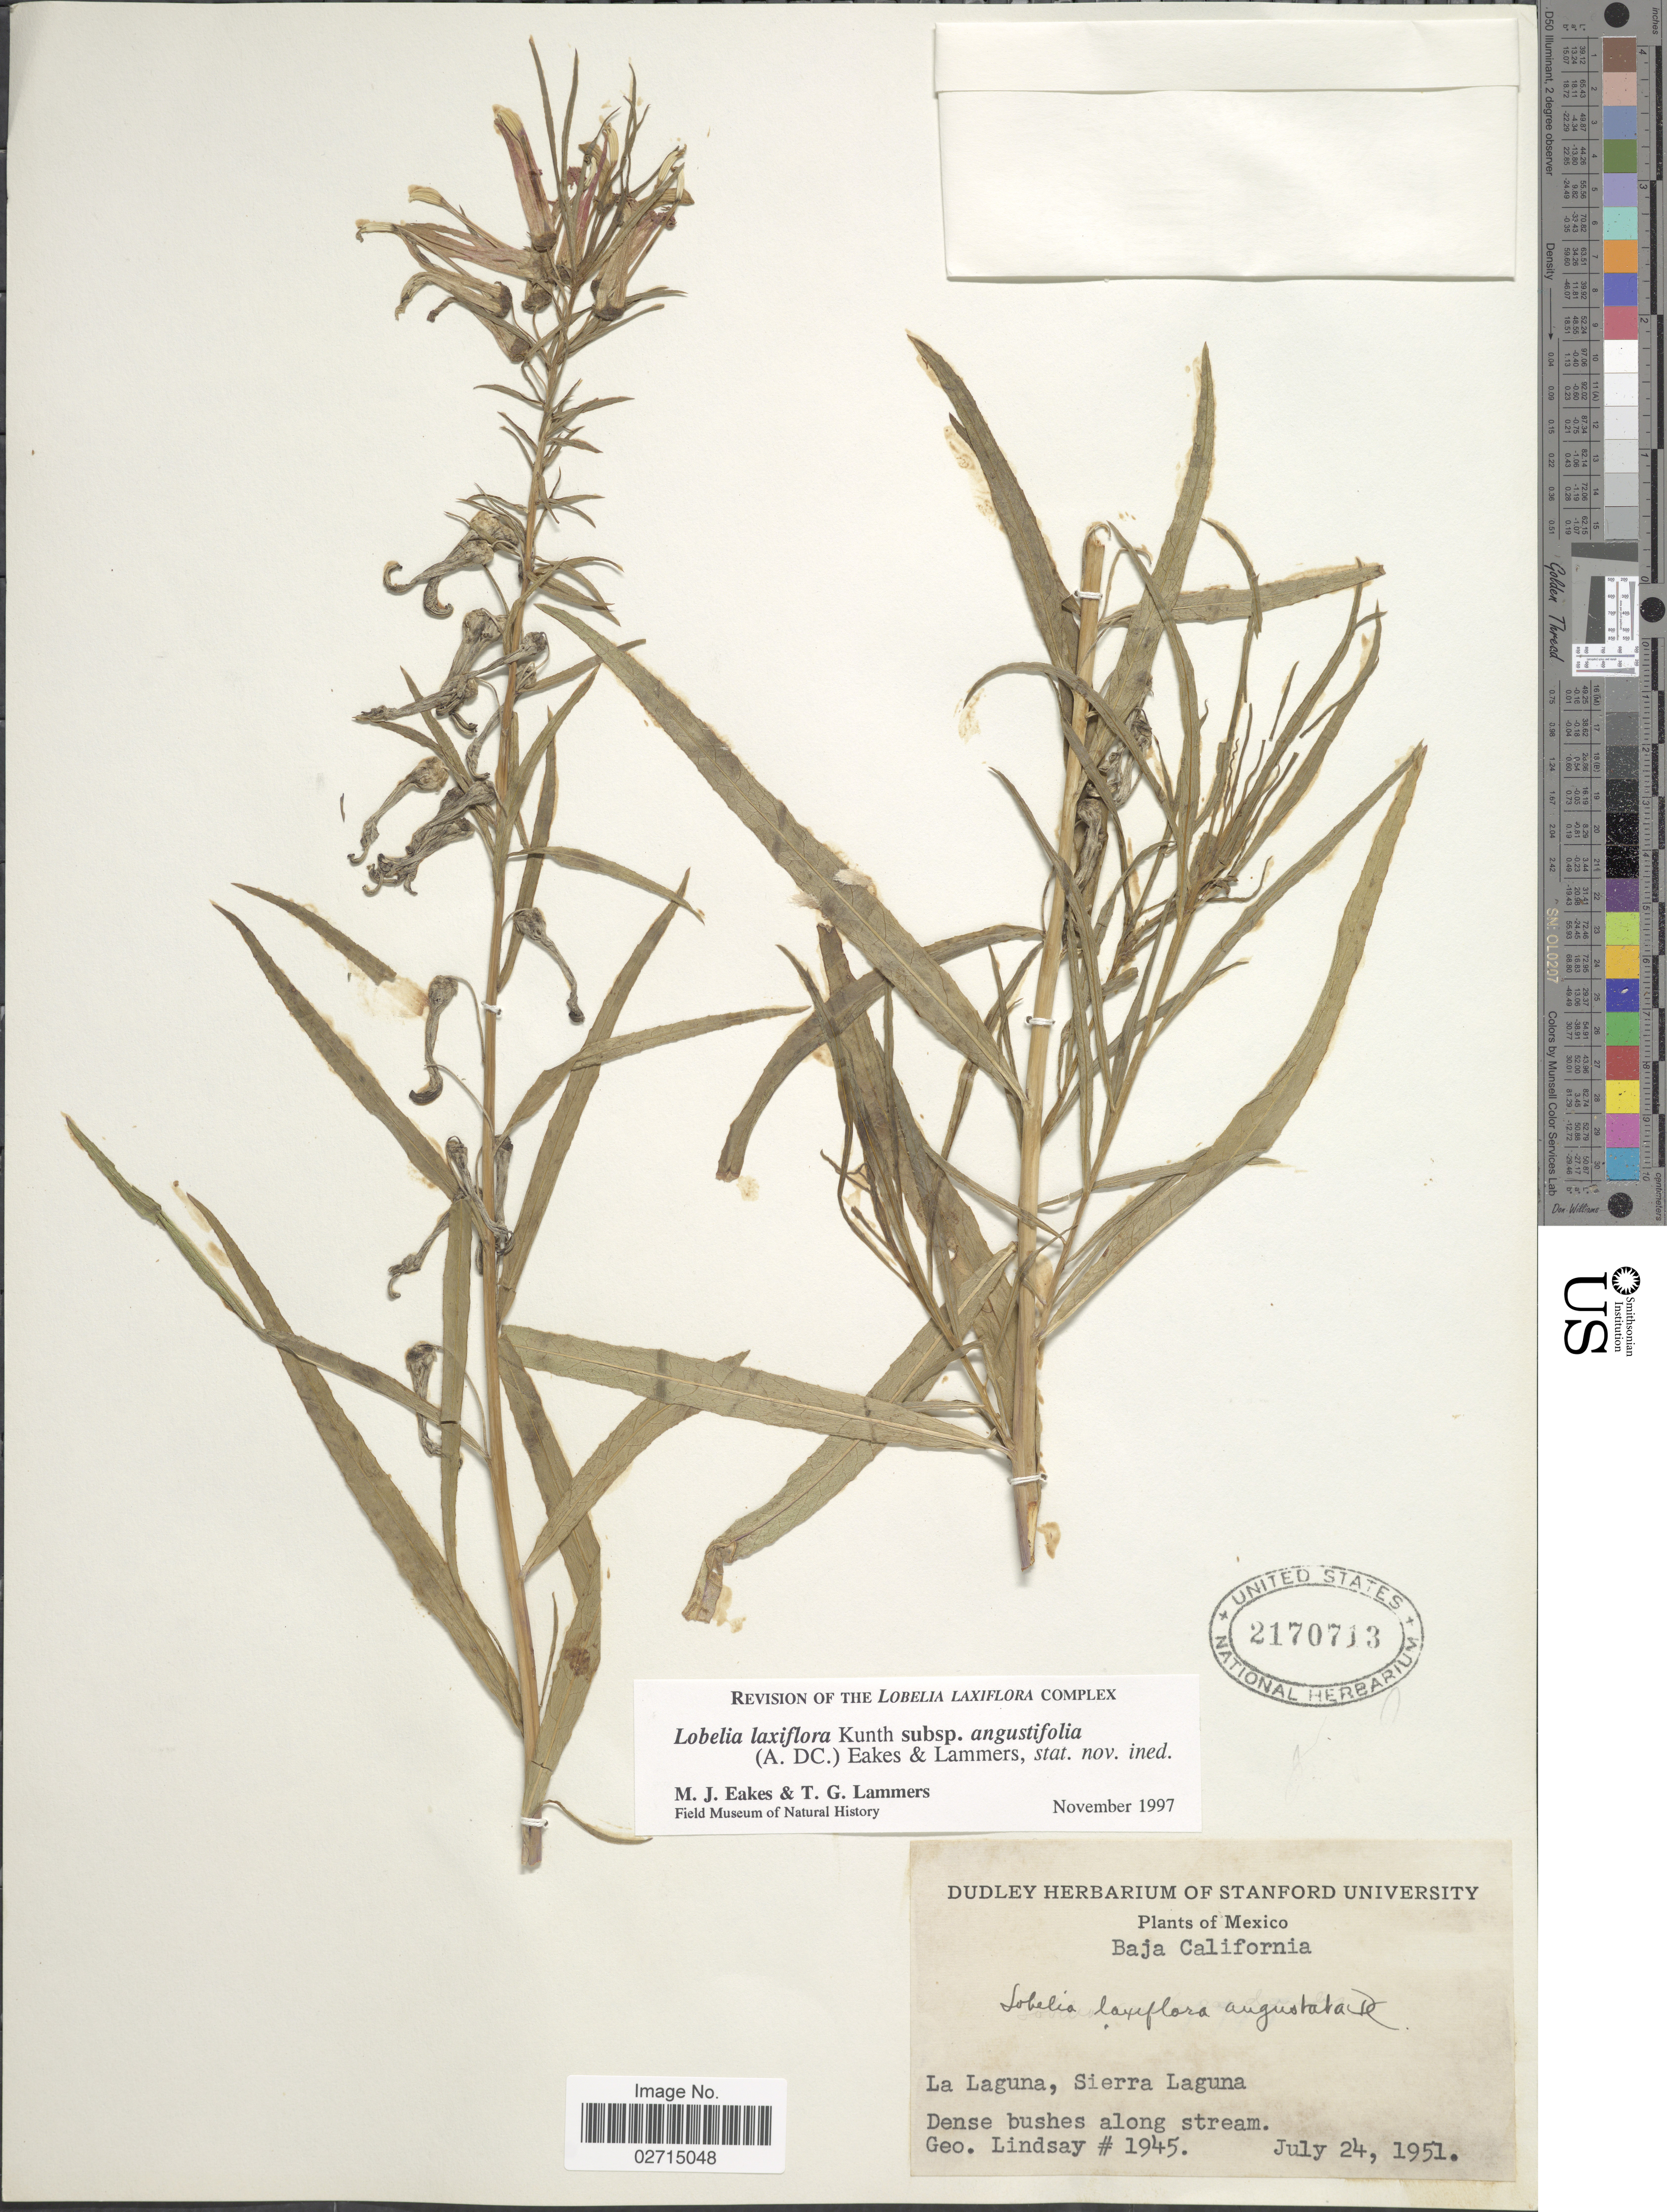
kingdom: Plantae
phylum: Tracheophyta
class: Magnoliopsida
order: Asterales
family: Campanulaceae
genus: Leptocodon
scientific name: Leptocodon laxiflora var. angustifolia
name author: A. DC.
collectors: G. Lindsay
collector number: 1945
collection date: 1951-07-24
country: Mexico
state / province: Baja California Sur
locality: La Laguna, Sierra Laguna, Baja California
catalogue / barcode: US 2170713